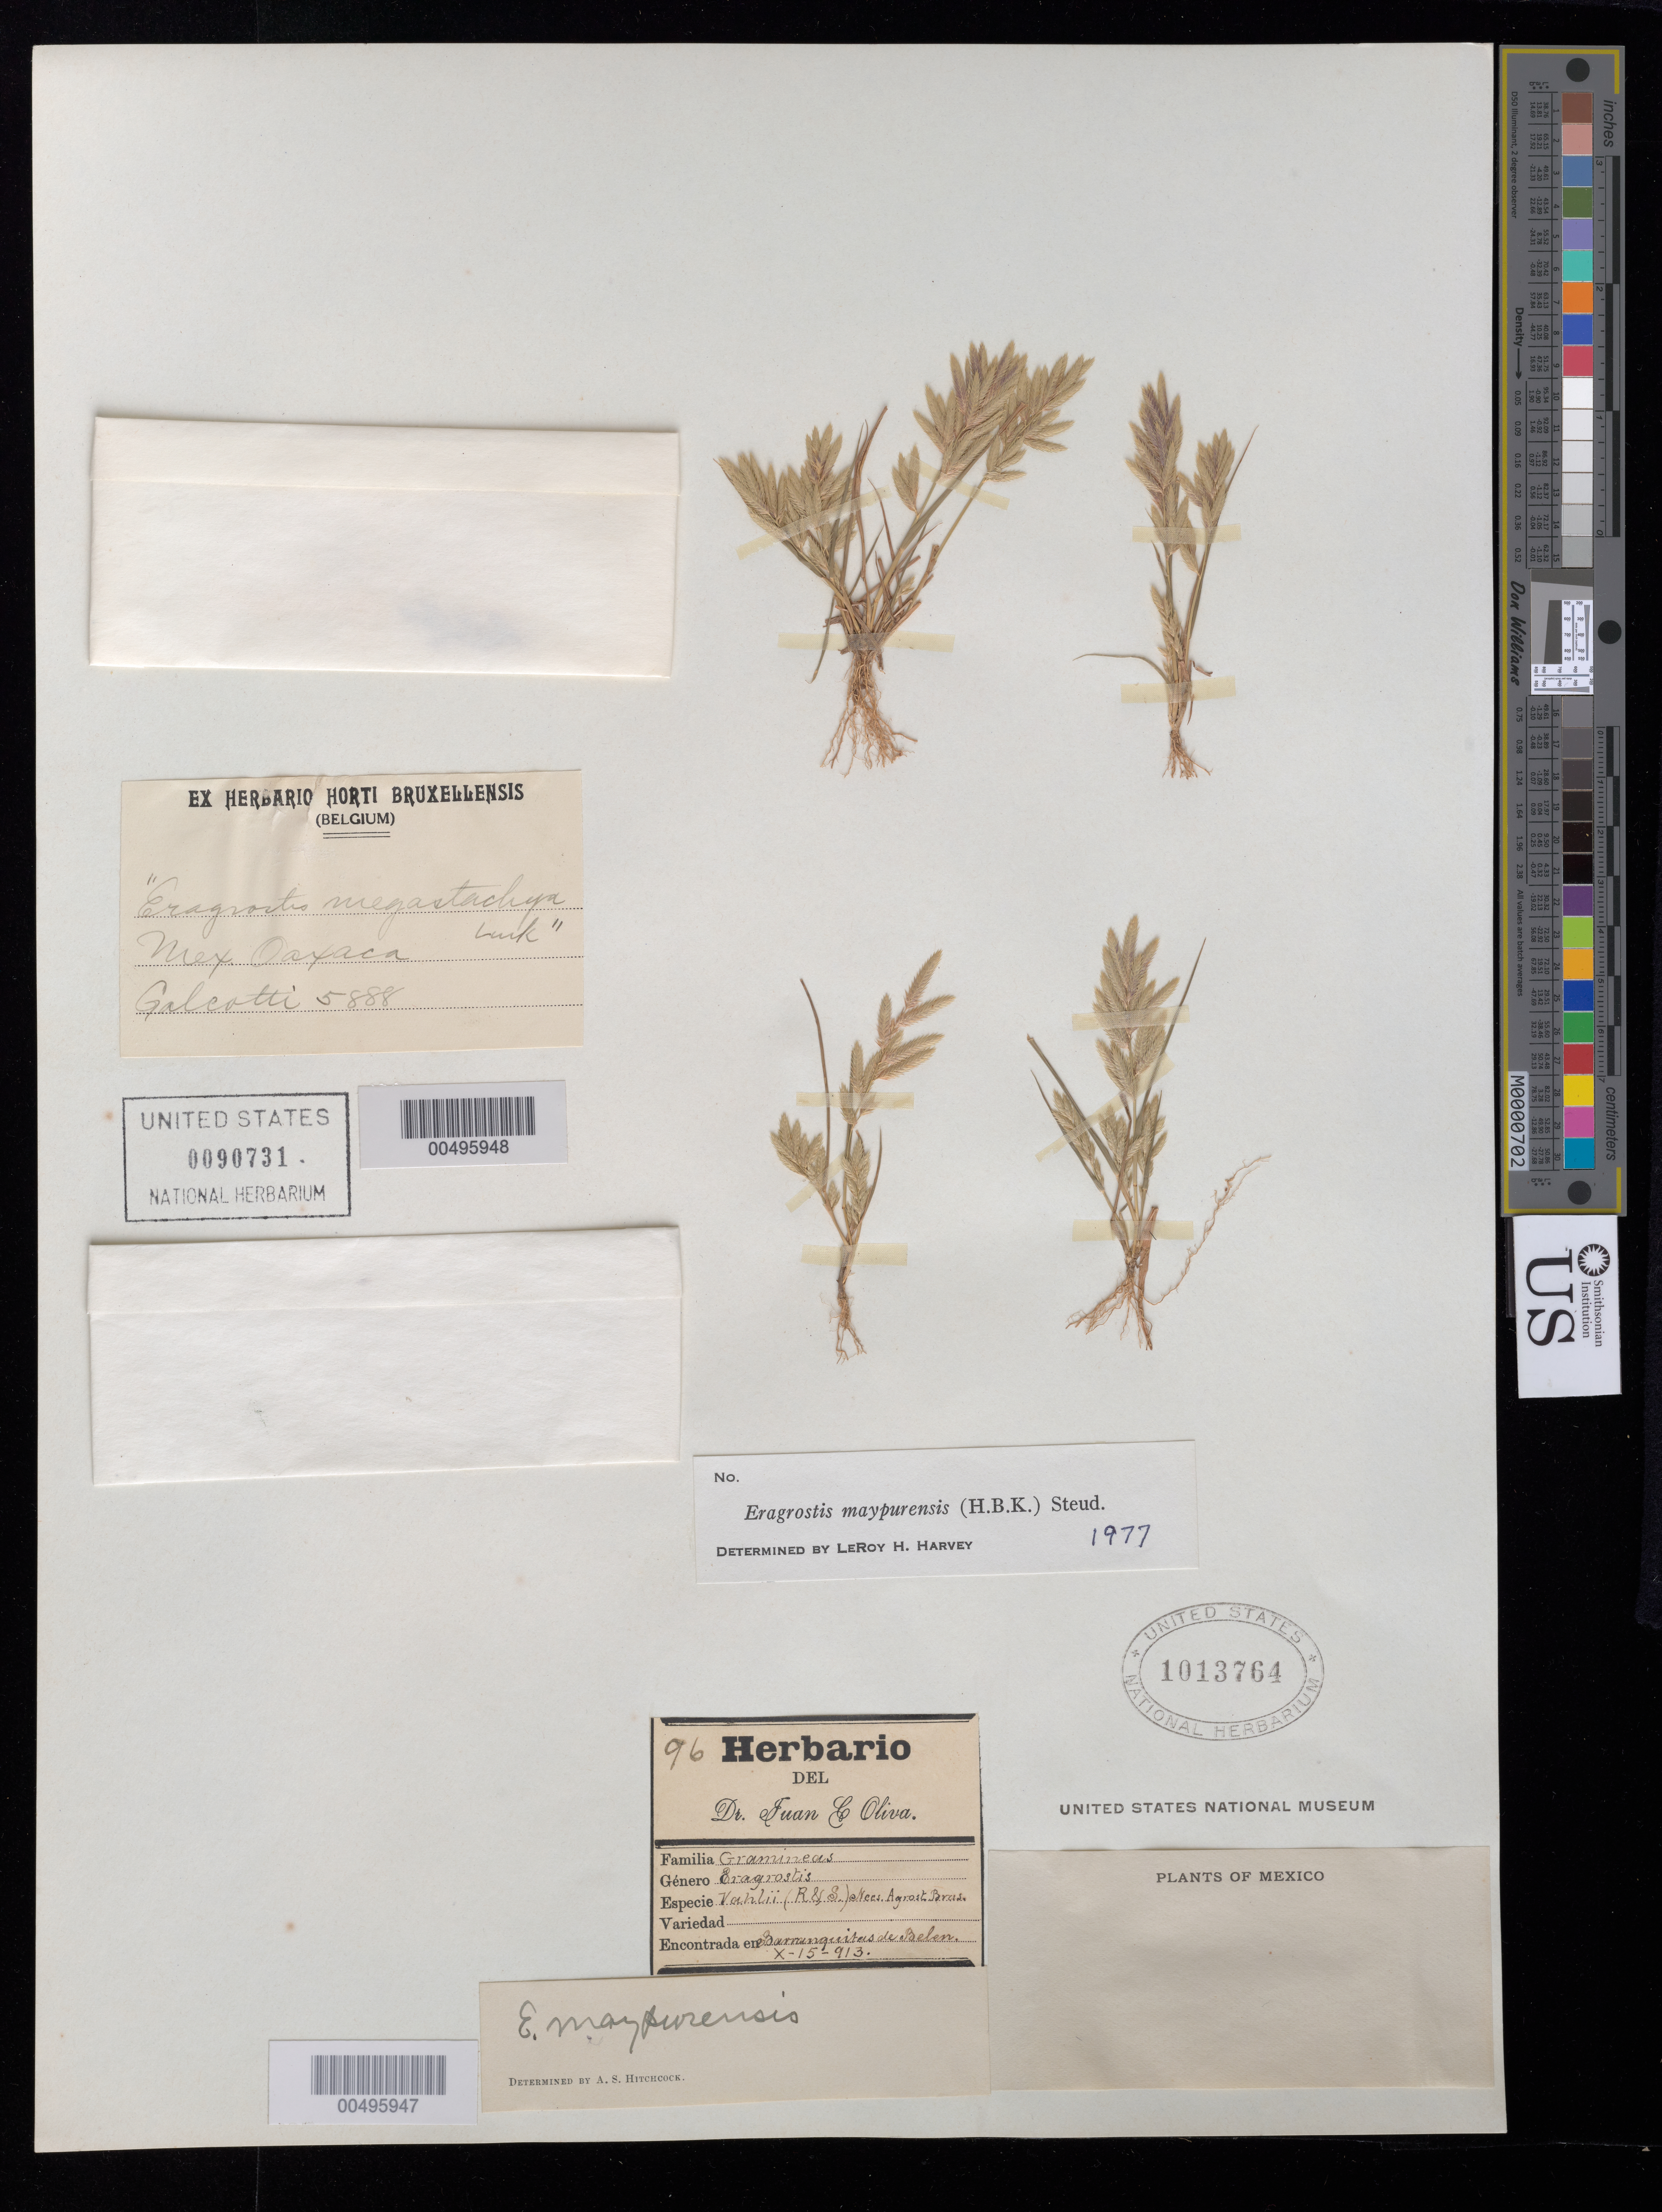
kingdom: Plantae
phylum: Tracheophyta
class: Liliopsida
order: Poales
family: Poaceae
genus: Eragrostis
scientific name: Eragrostis maypurensis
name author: (Kunth) Steud.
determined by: Harvey, L. H.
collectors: H. G. Galeotti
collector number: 5888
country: Mexico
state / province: Veracruz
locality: Oaxaca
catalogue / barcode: US 90731